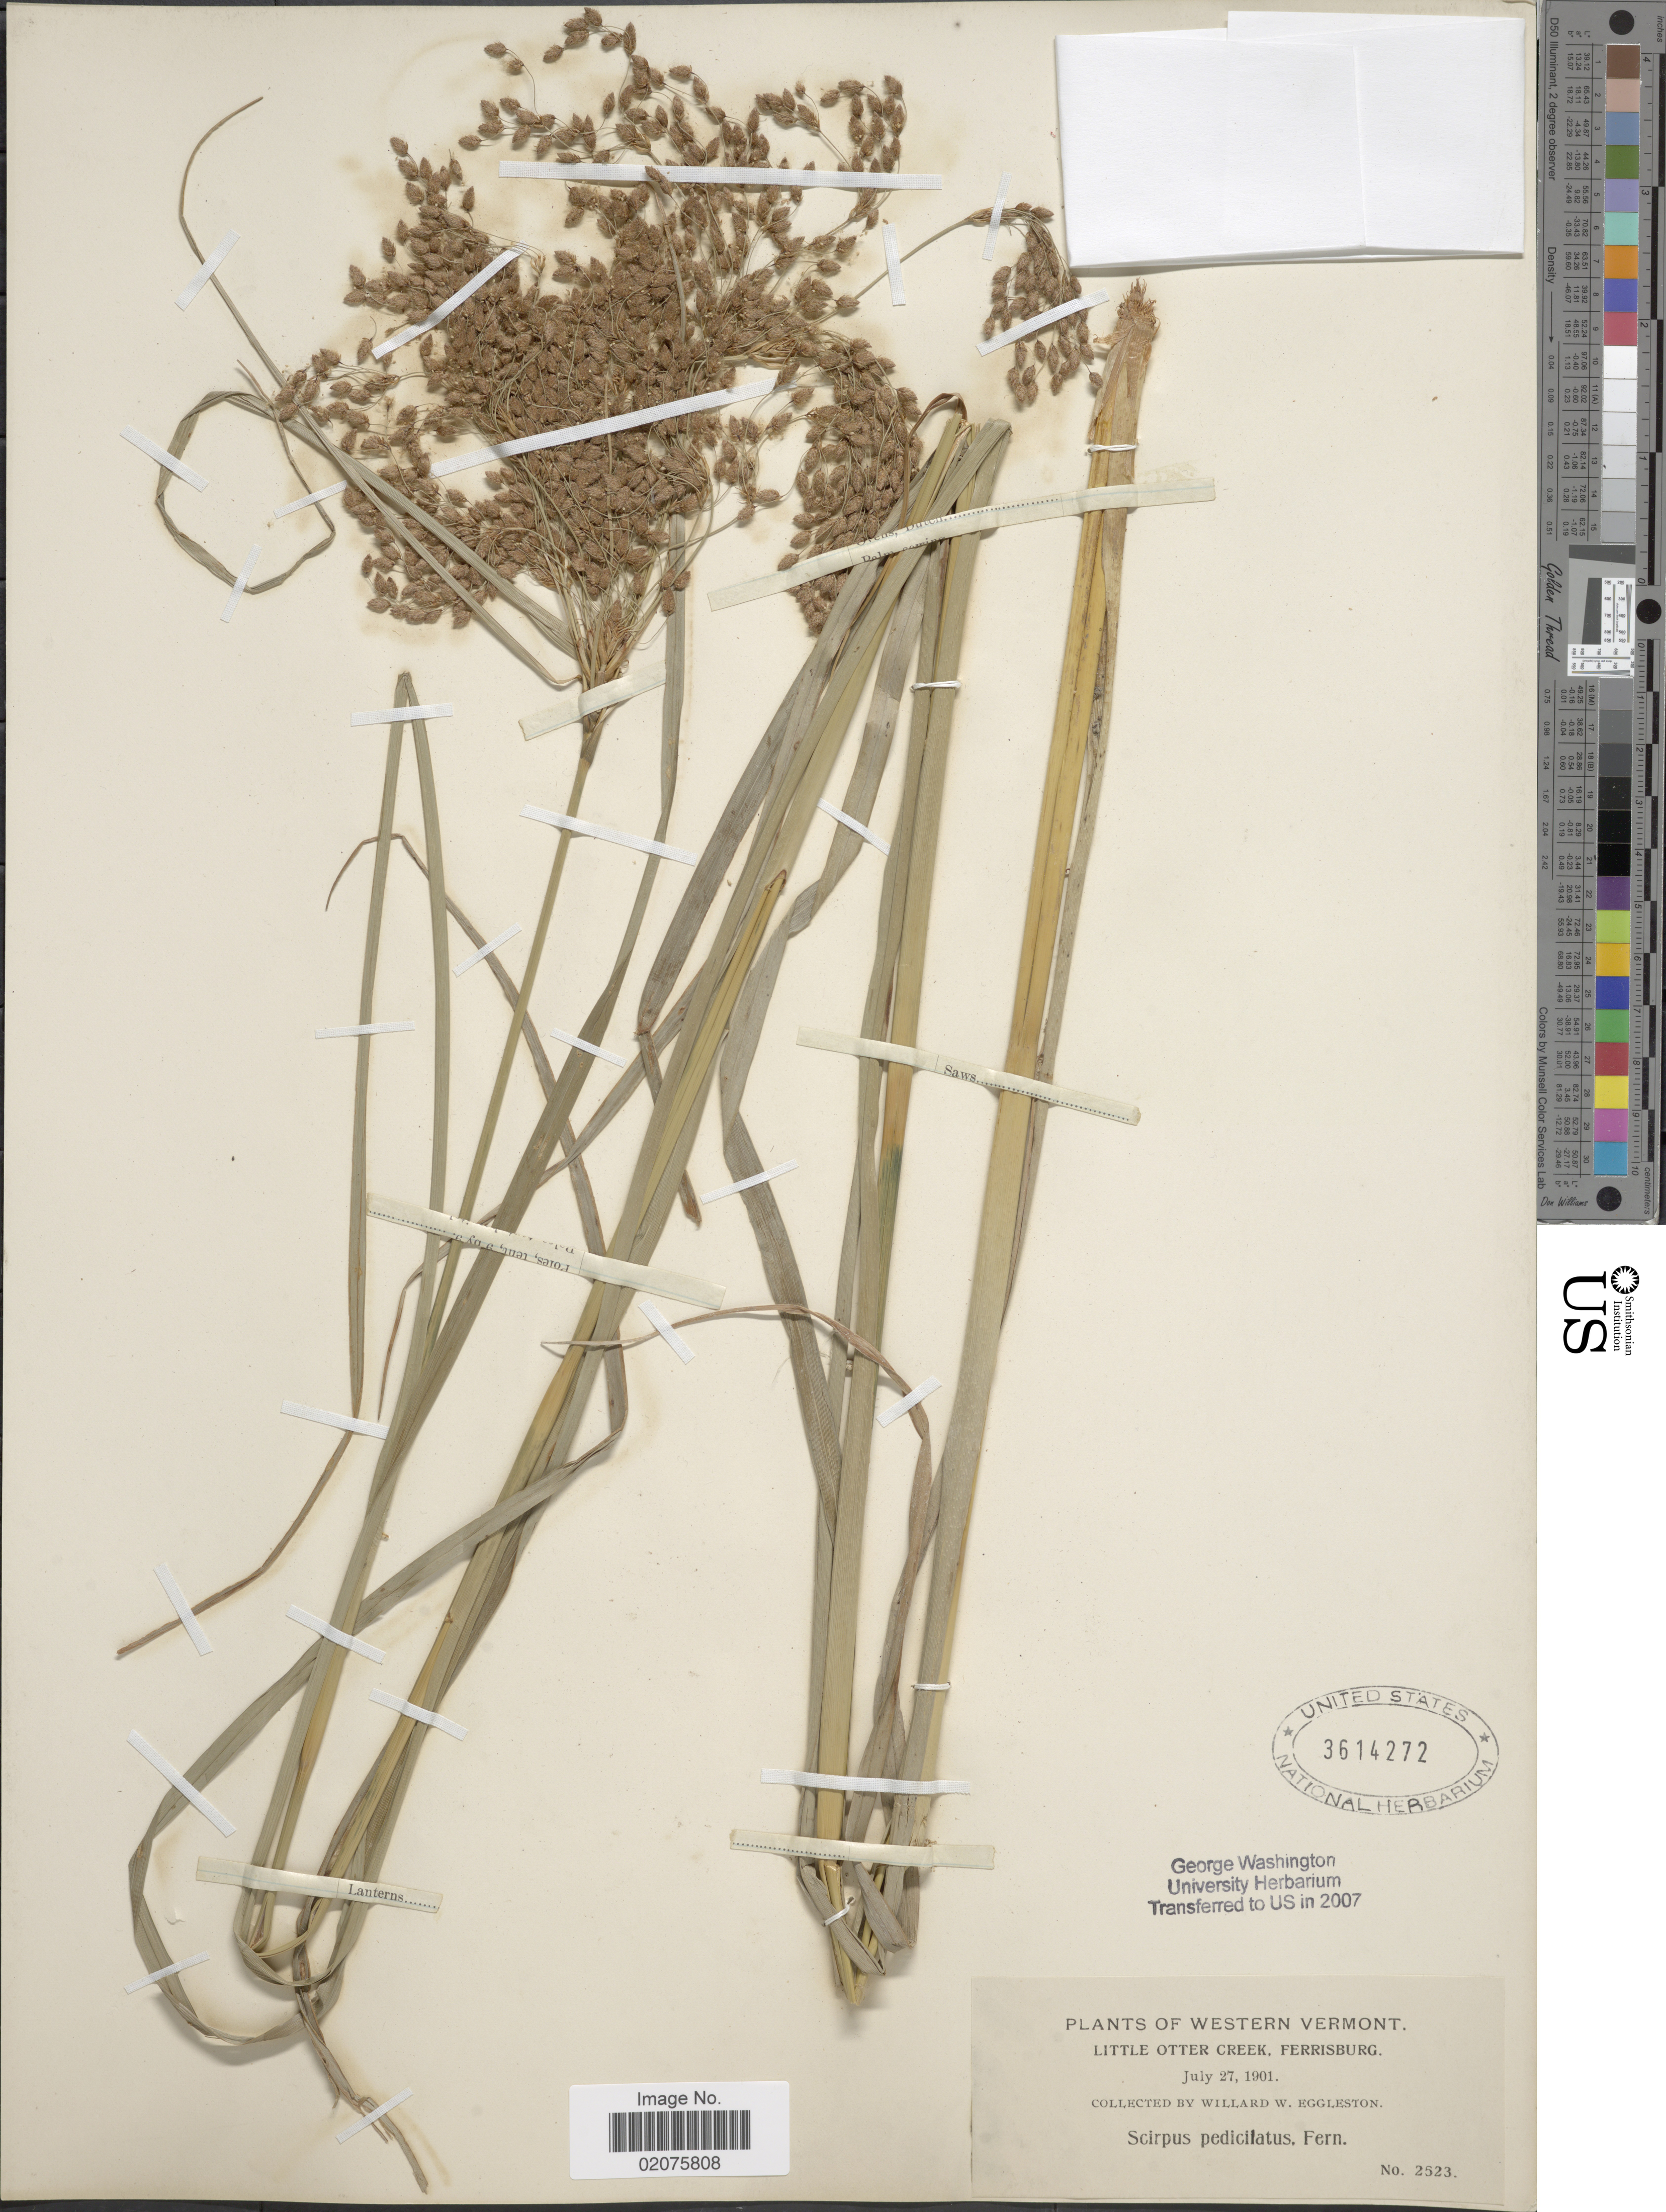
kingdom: Plantae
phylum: Tracheophyta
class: Liliopsida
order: Poales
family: Cyperaceae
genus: Scirpus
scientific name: Scirpus pedicellatus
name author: Fernald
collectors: W. W. Eggleston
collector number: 2523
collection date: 1901-07-27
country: United States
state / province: Vermont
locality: Western Vermont. Little Otter Creek, Ferrisburg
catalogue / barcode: US 3614272